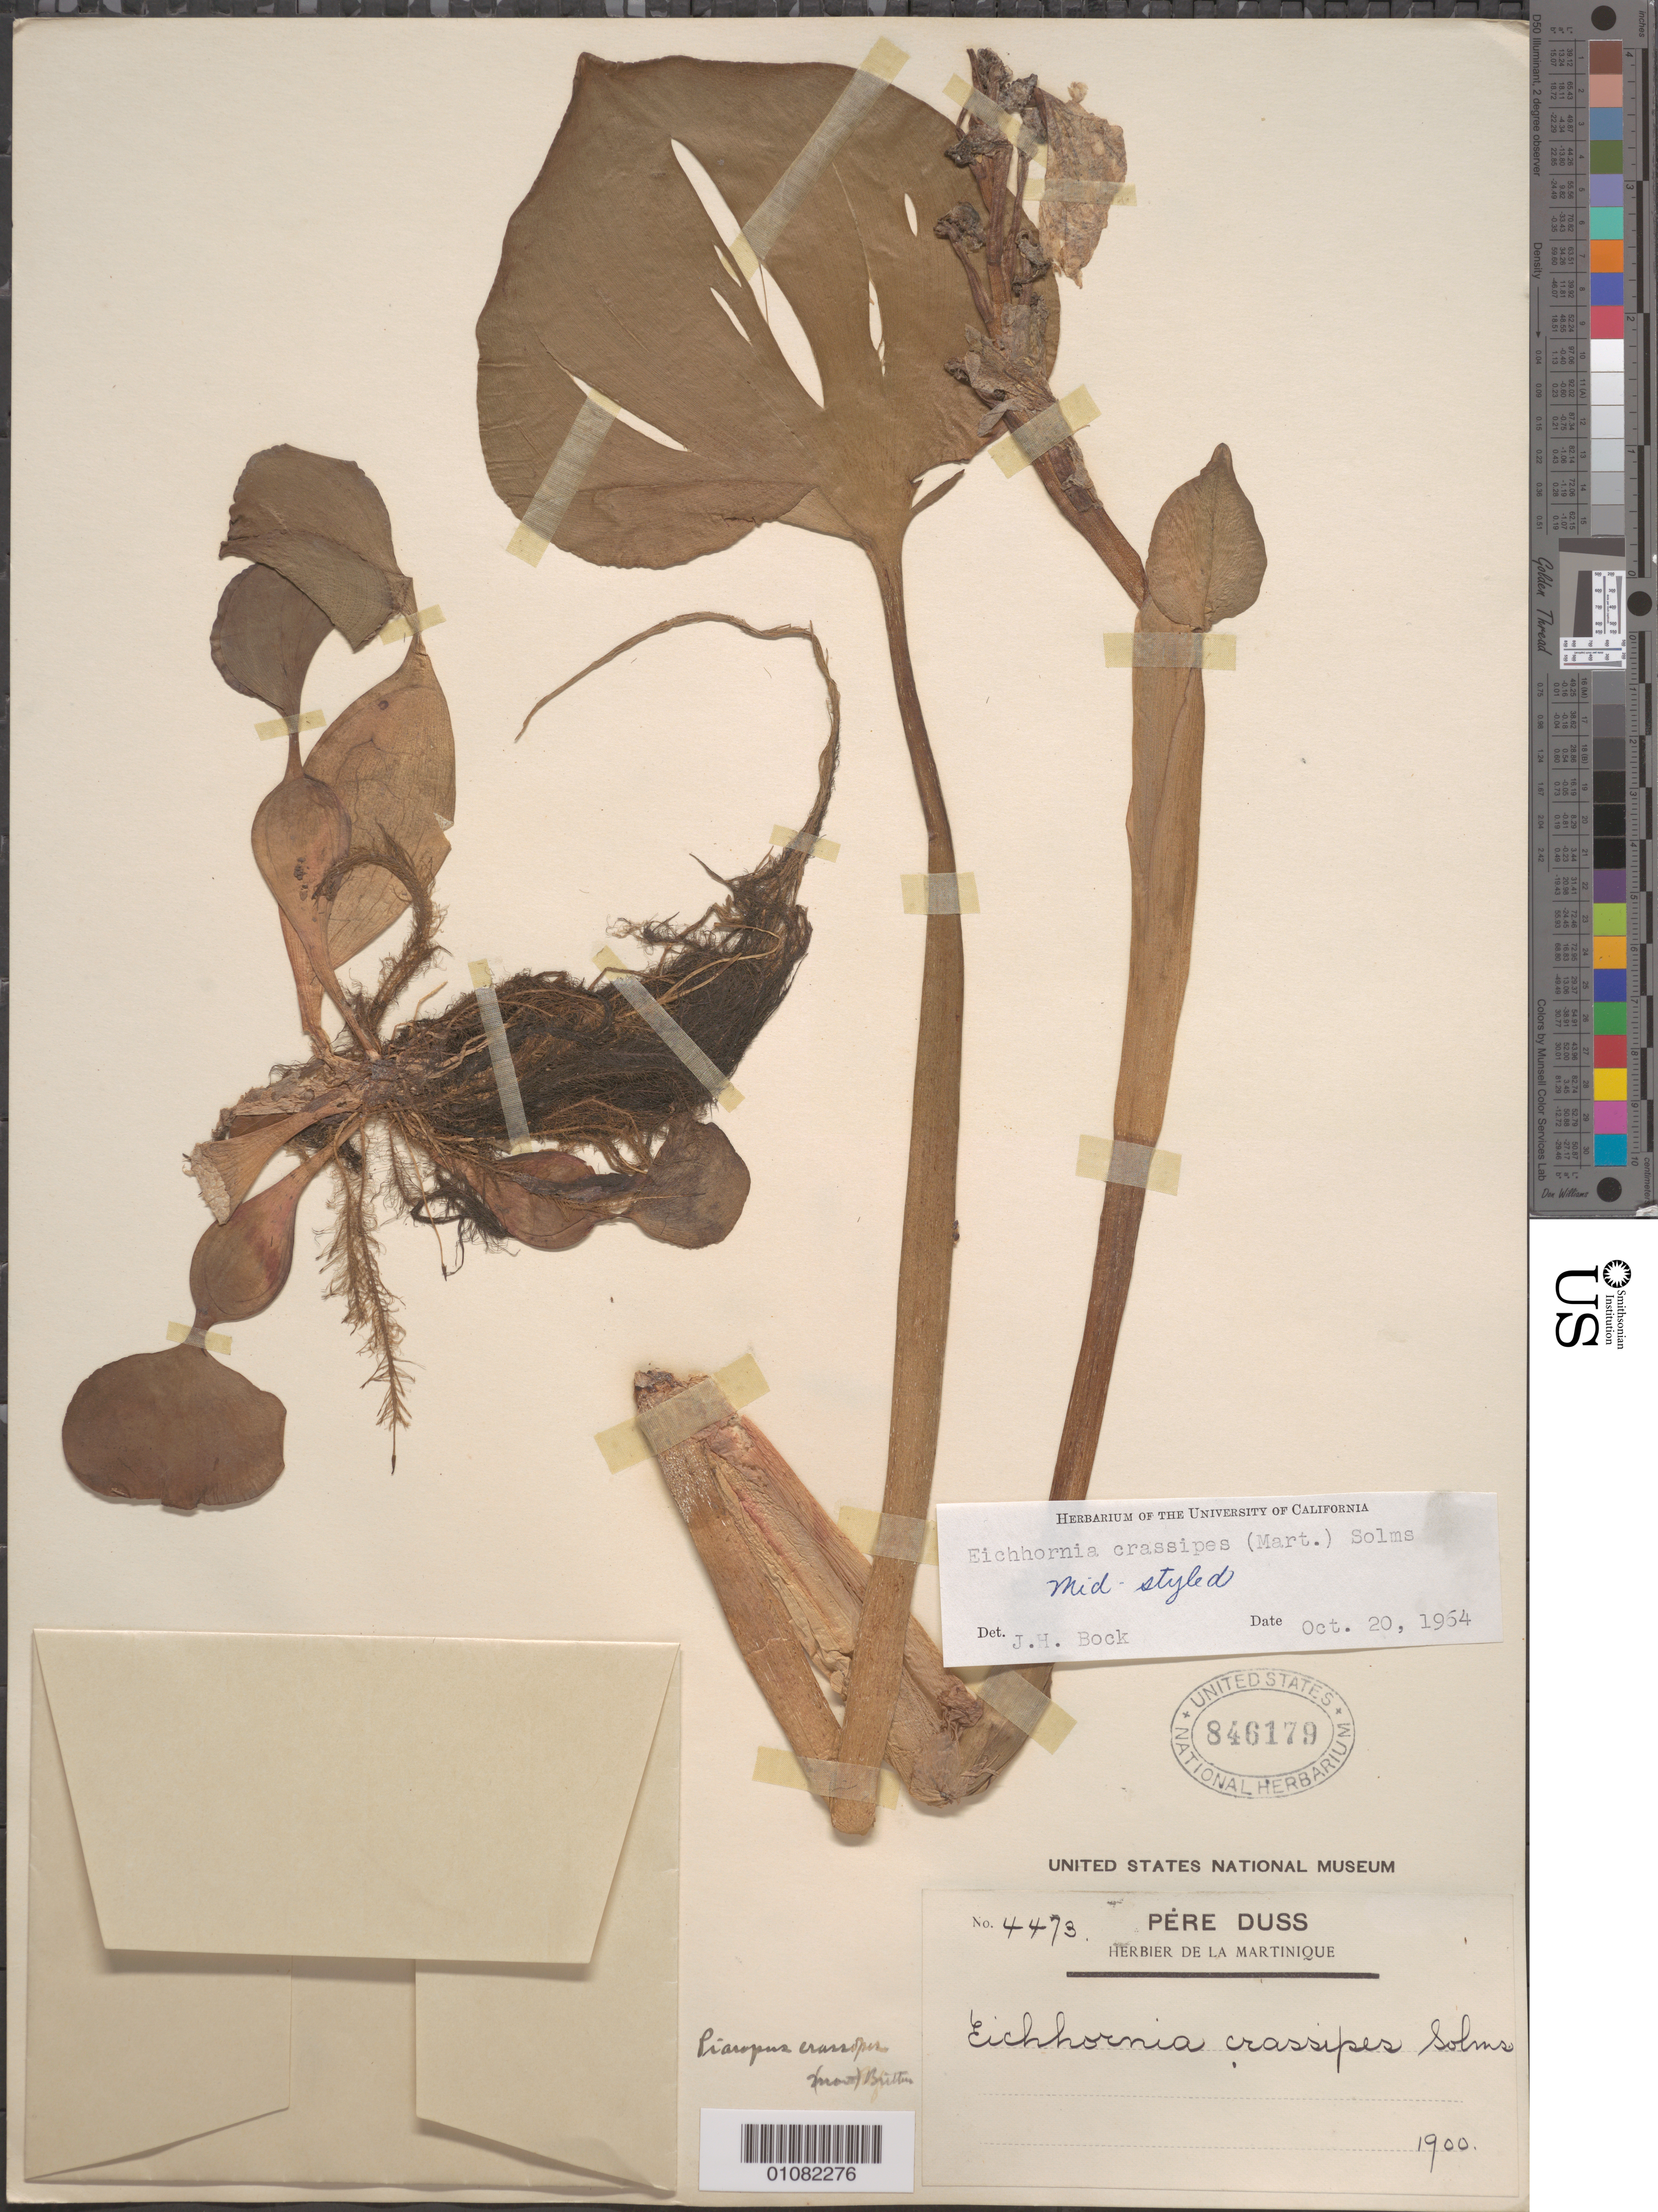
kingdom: Plantae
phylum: Tracheophyta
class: Liliopsida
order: Commelinales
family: Pontederiaceae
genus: Eichhornia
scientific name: Eichhornia crassipes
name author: (Mart.) Solms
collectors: Père Duss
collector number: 4473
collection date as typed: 1900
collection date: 1900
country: Martinique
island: Martinique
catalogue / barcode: US 846179